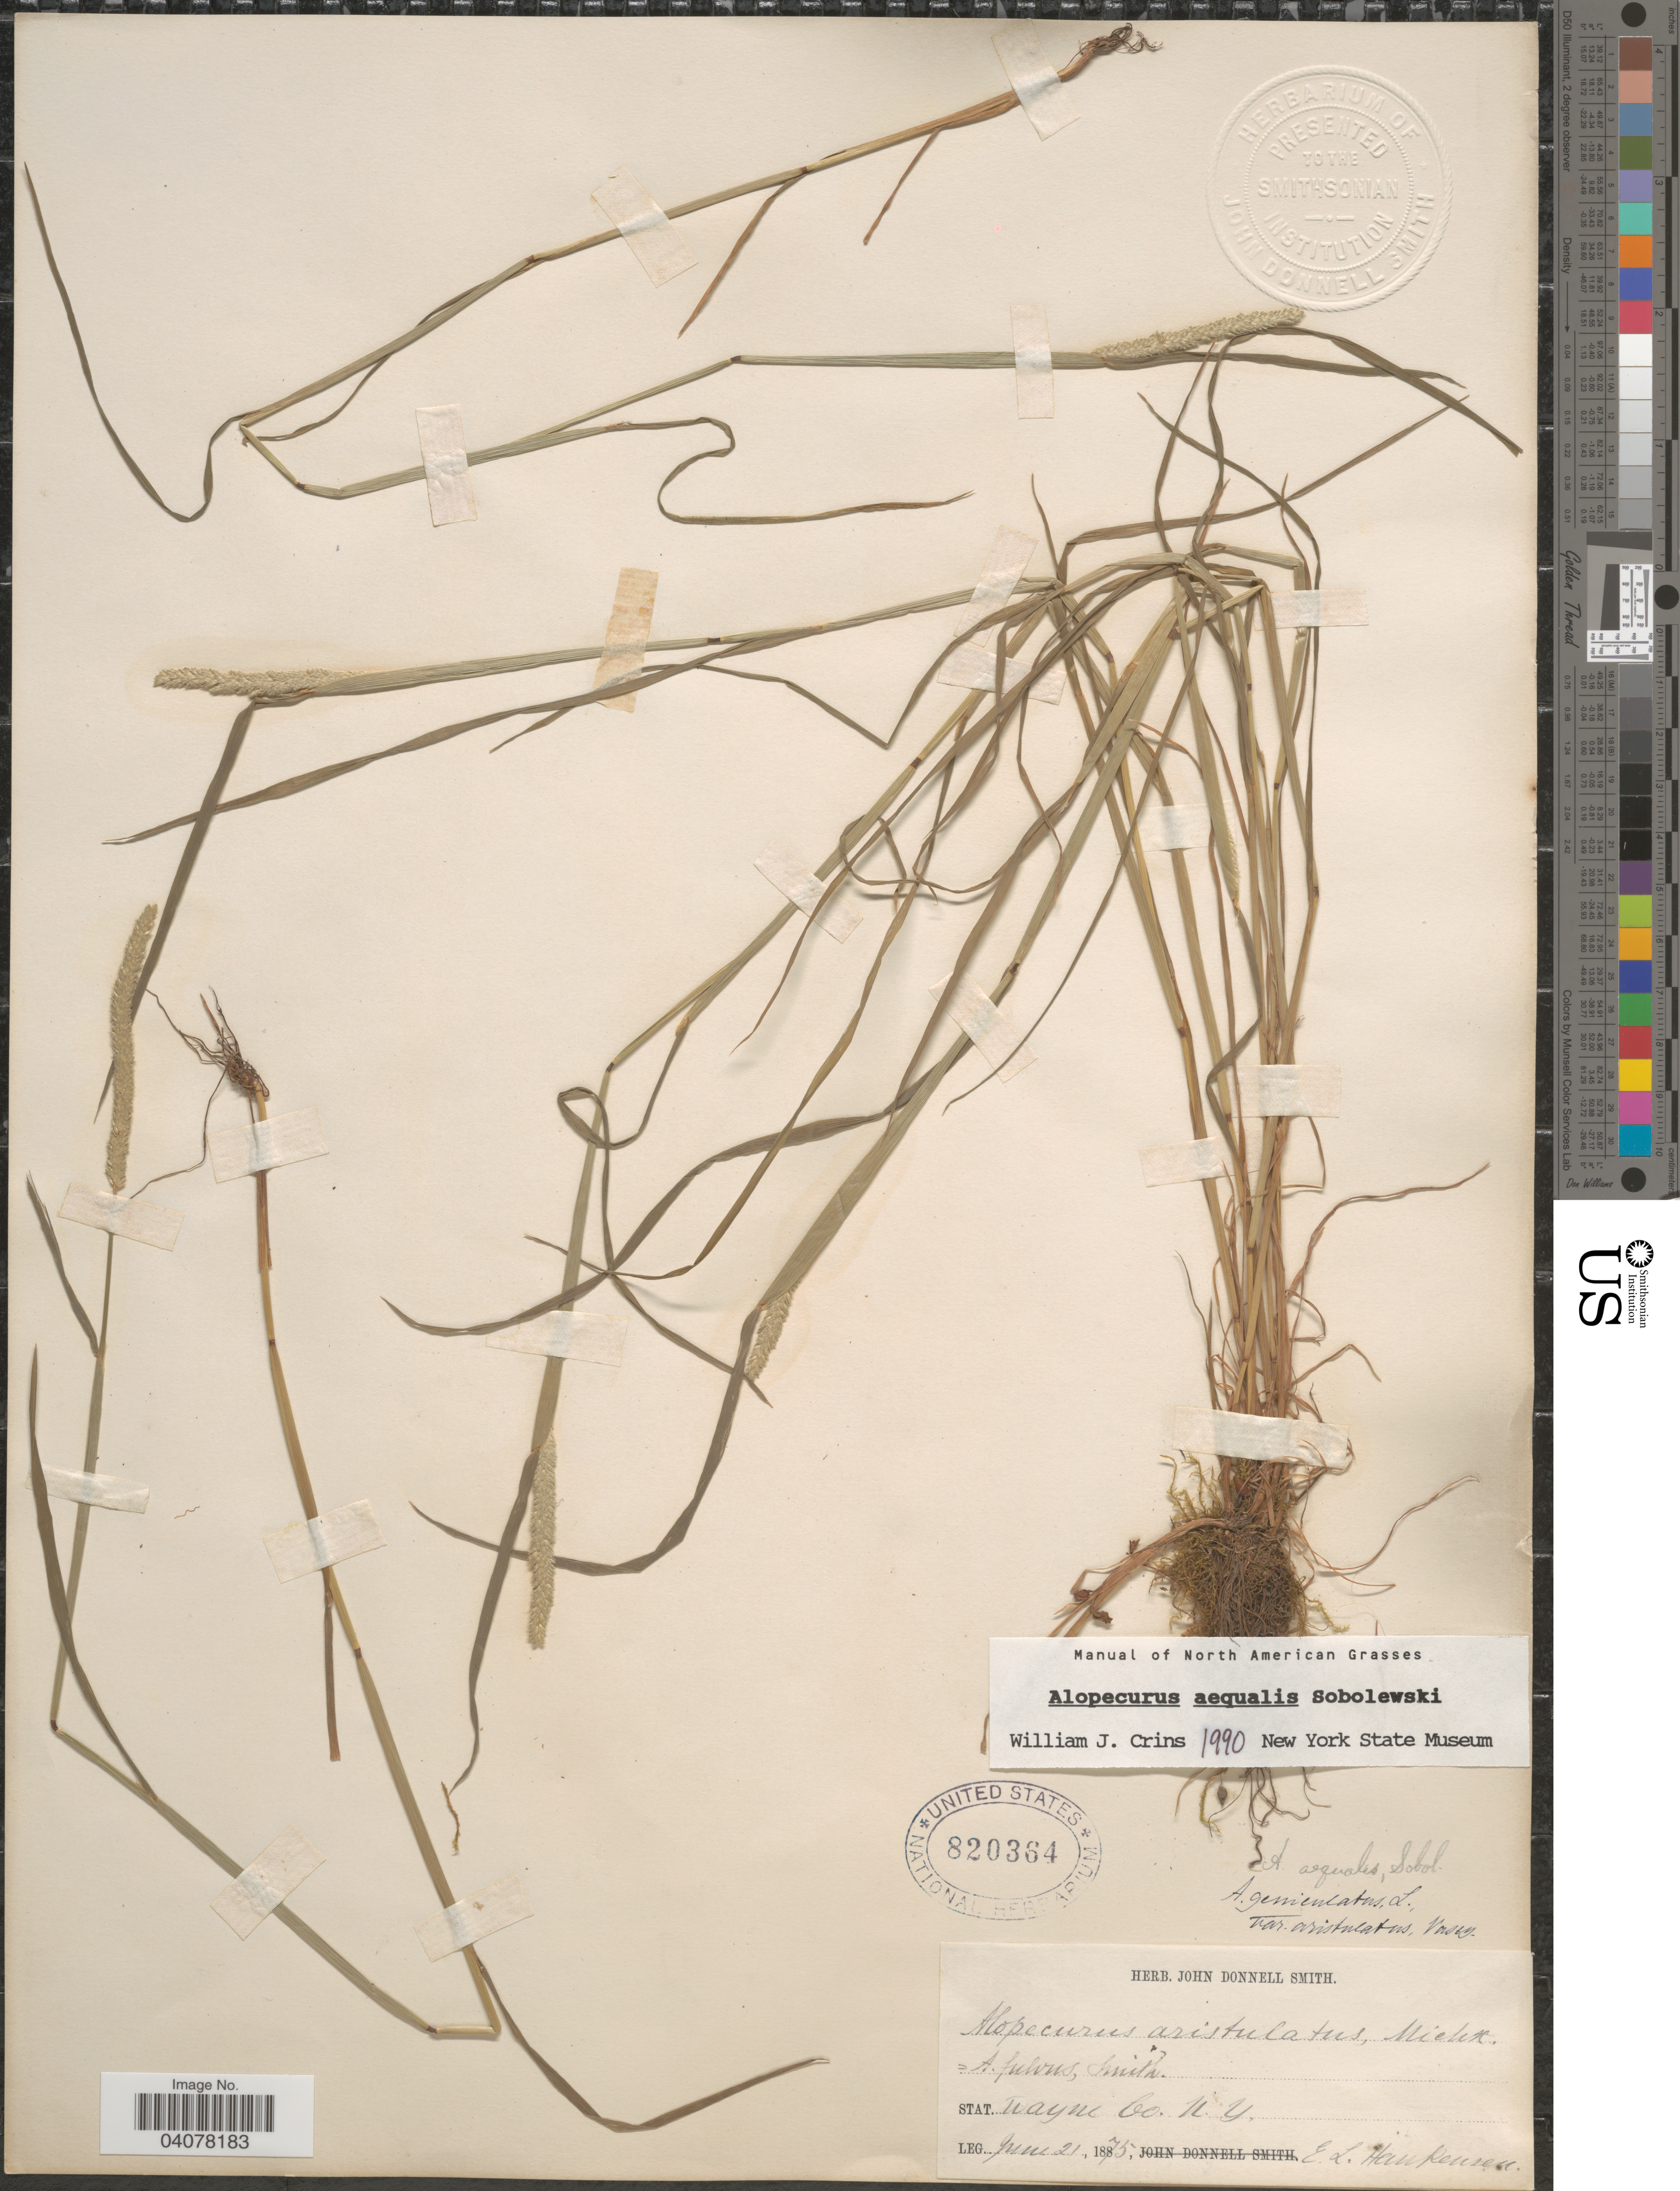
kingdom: Plantae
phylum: Tracheophyta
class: Liliopsida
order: Poales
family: Poaceae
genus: Alopecurus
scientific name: Alopecurus aequalis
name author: Sobol.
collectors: E. Hankenson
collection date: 1875-06-21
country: United States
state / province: New York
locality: Wayne Co.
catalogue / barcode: US 820364